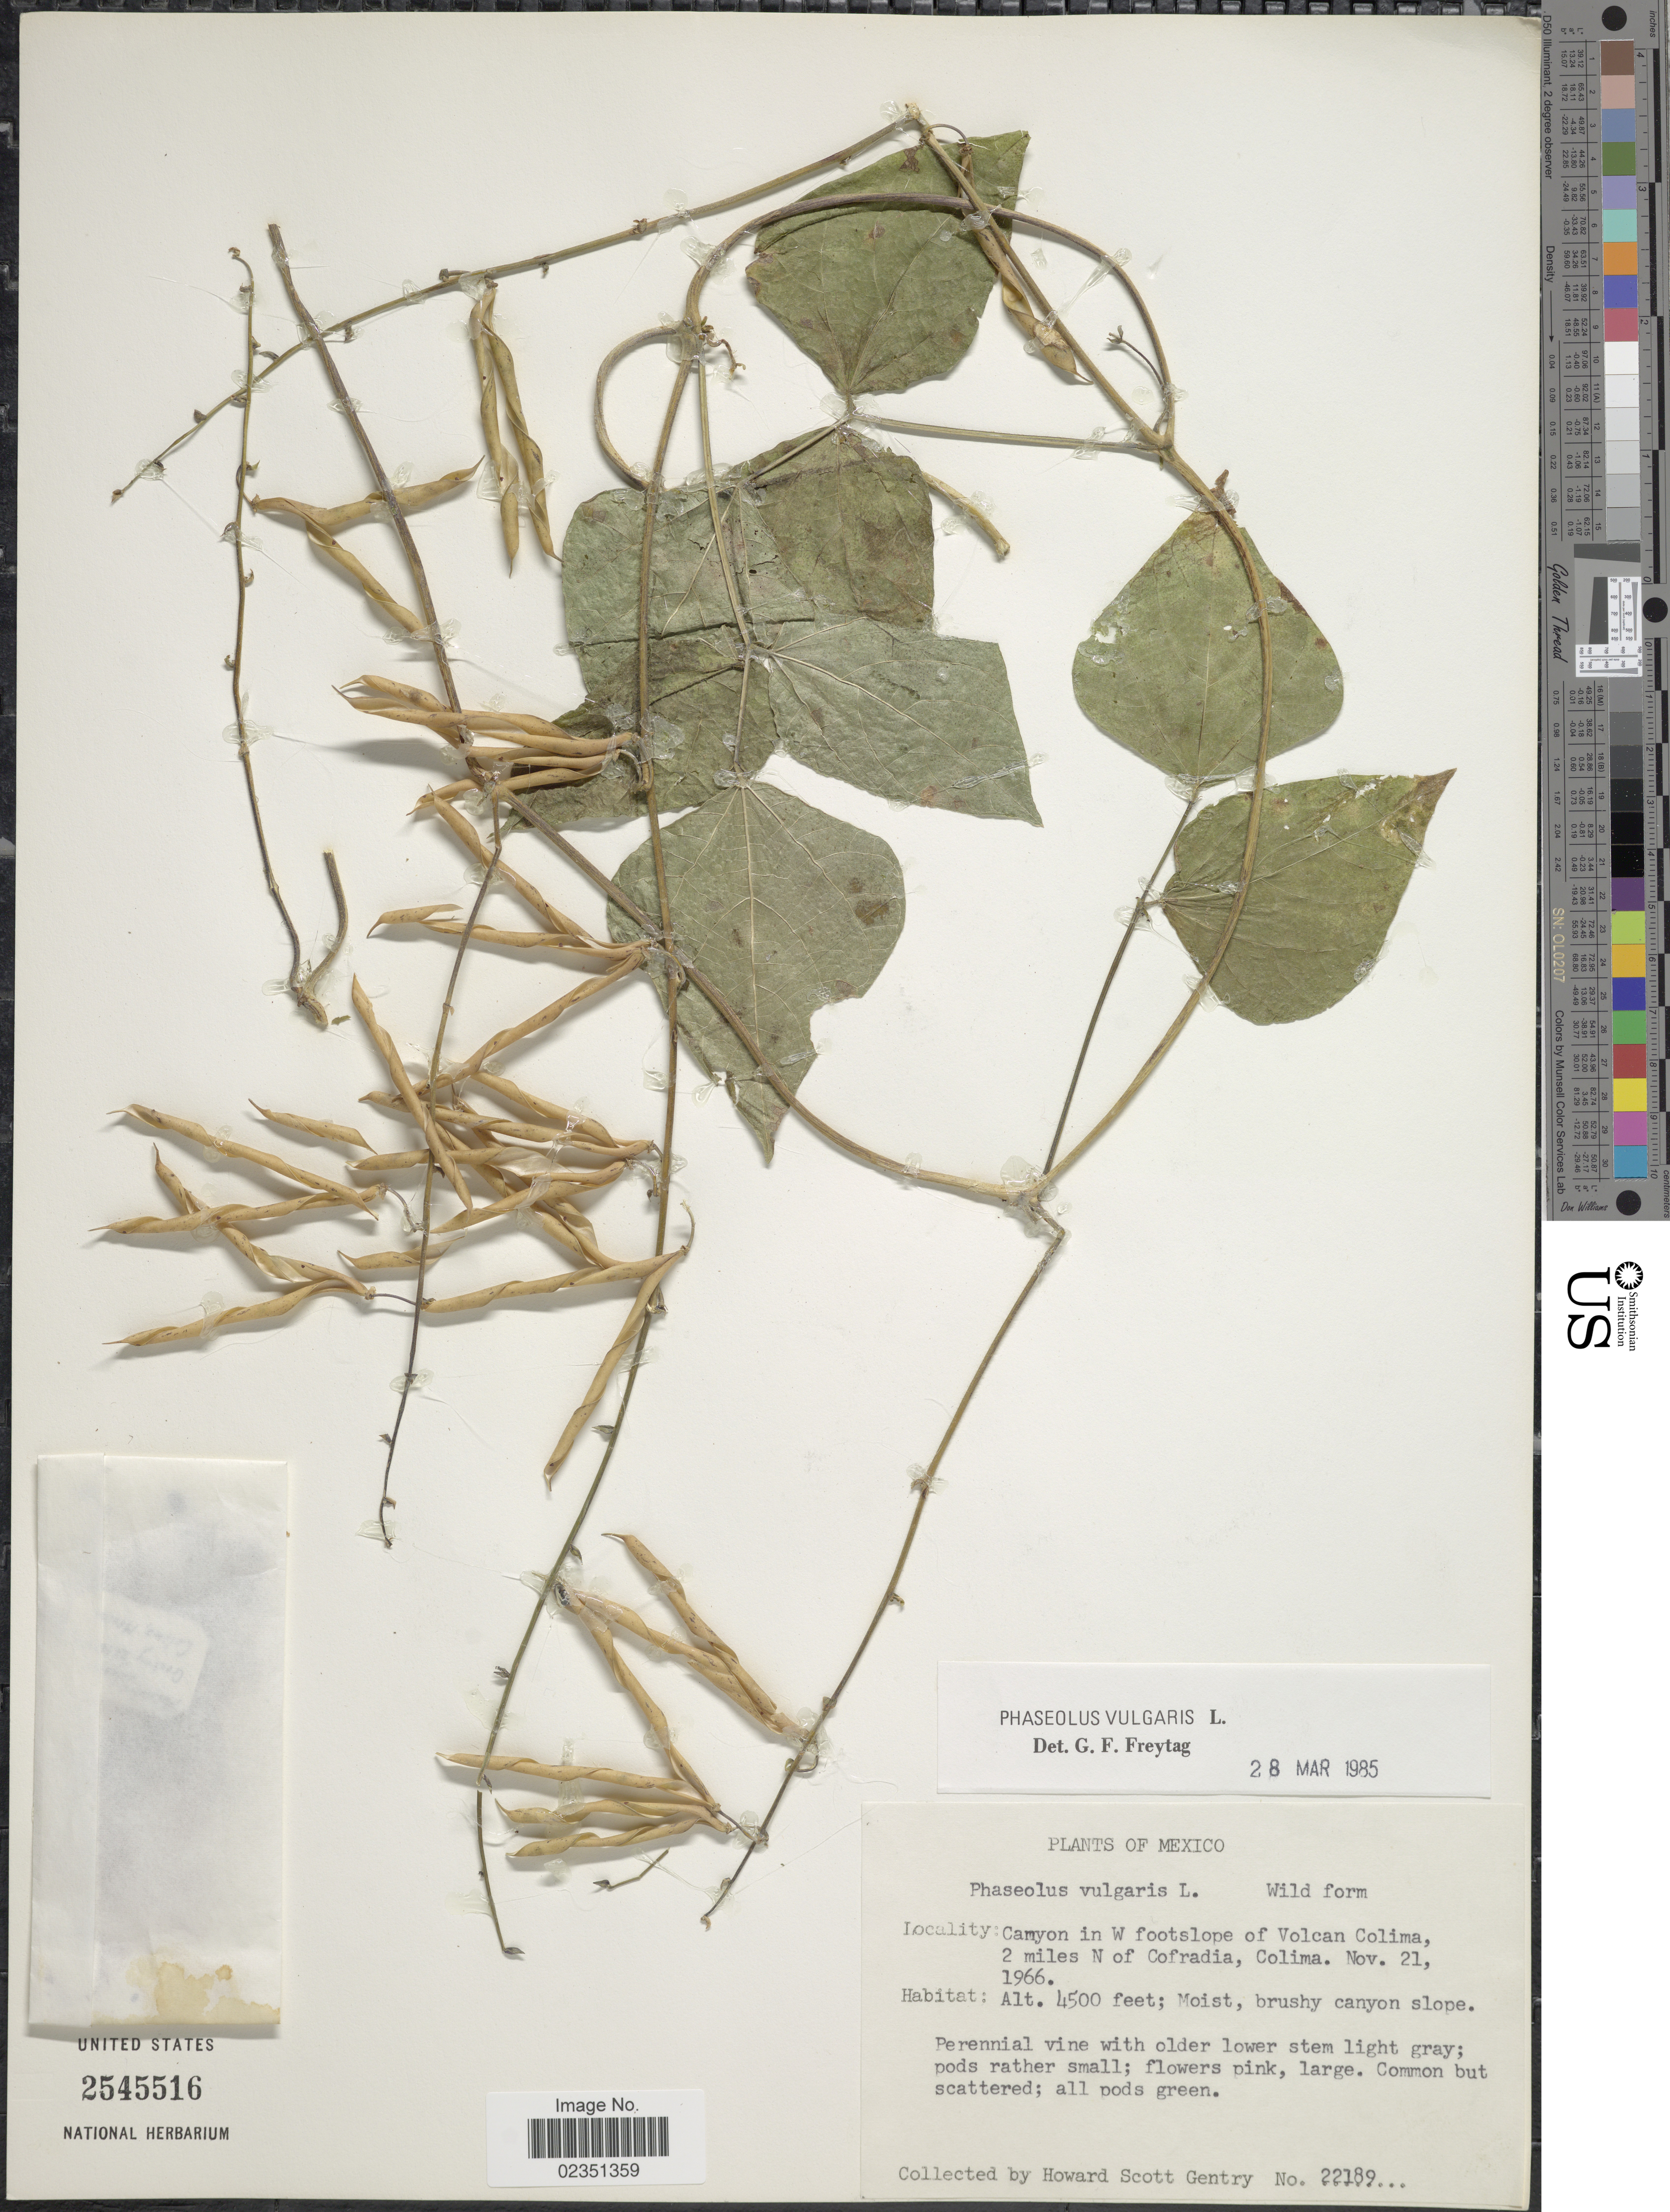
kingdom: Plantae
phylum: Tracheophyta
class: Magnoliopsida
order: Fabales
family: Fabaceae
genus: Phaseolus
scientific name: Phaseolus vulgaris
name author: L.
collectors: H. S. Gentry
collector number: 22189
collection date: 1966-11-21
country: Mexico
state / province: Colima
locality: Canyon in W footslope of Volcan Colima, 2 miles N of Cofradia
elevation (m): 1372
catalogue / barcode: US 2545516